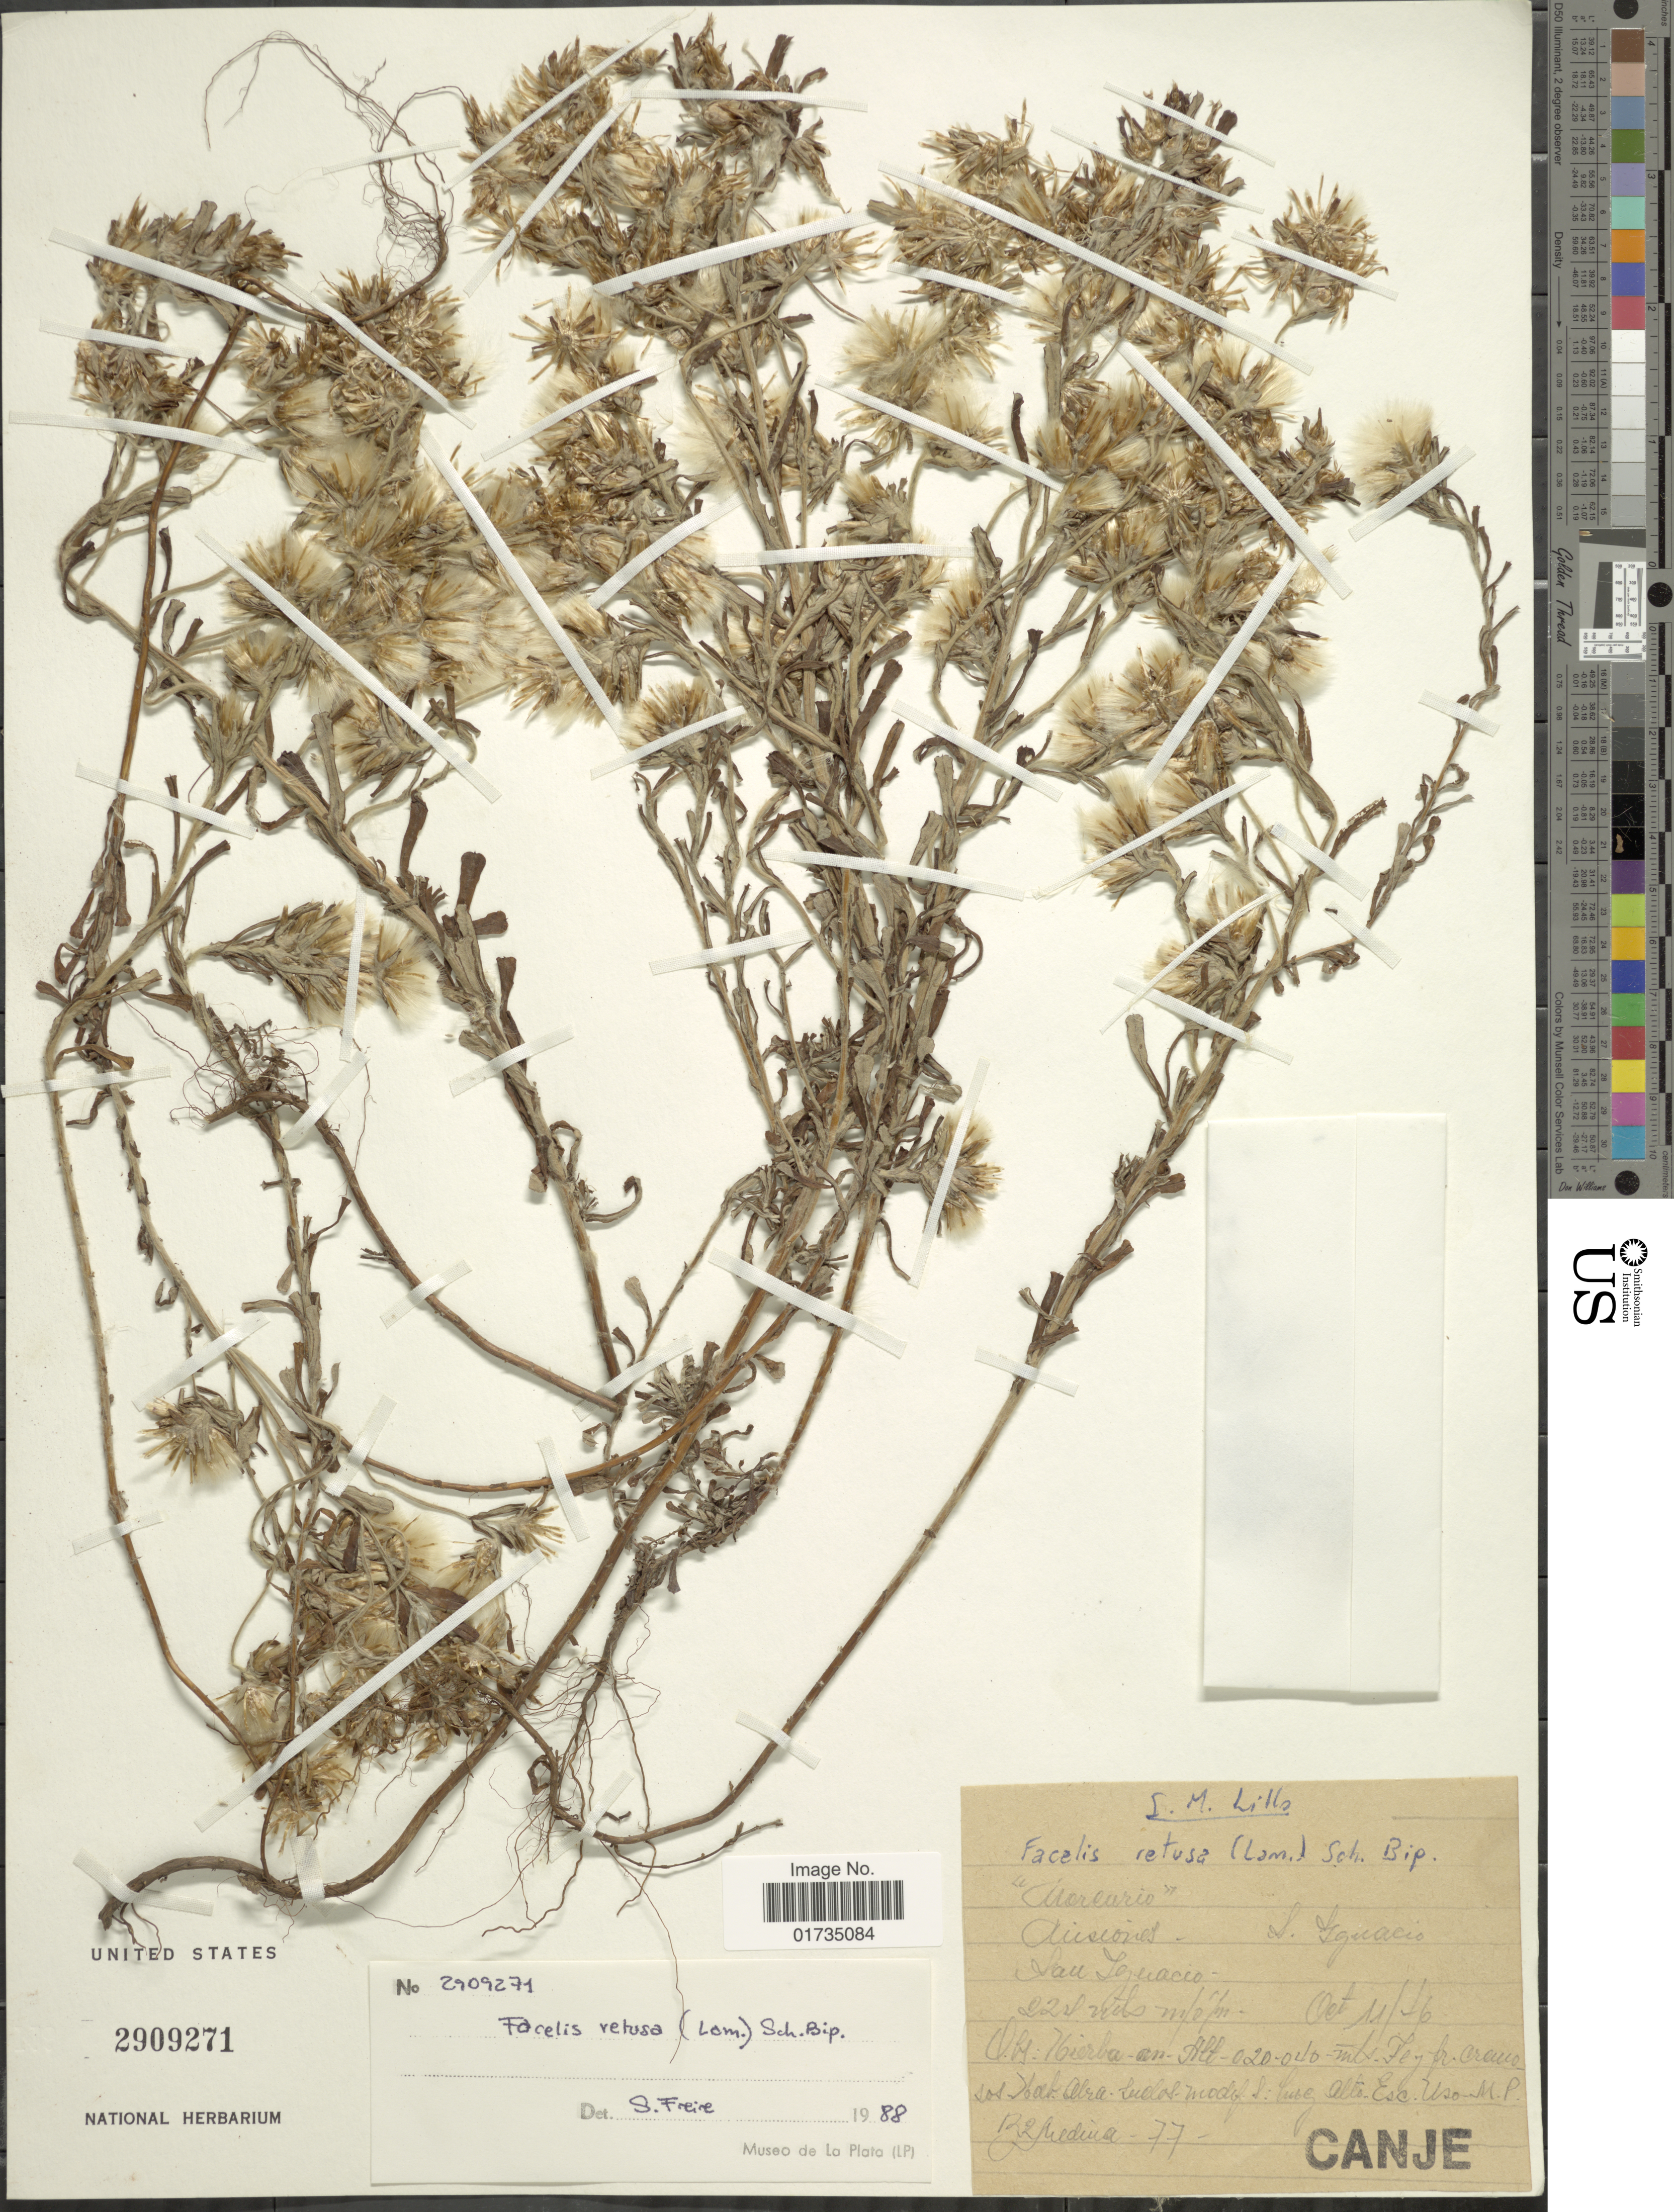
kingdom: Plantae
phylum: Tracheophyta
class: Magnoliopsida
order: Asterales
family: Asteraceae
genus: Facelis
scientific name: Facelis retusa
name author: (Lam.) Sch. Bip.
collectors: B. Fredina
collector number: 77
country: Belize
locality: Canje. San Ignacio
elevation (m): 20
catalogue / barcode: US 2909271